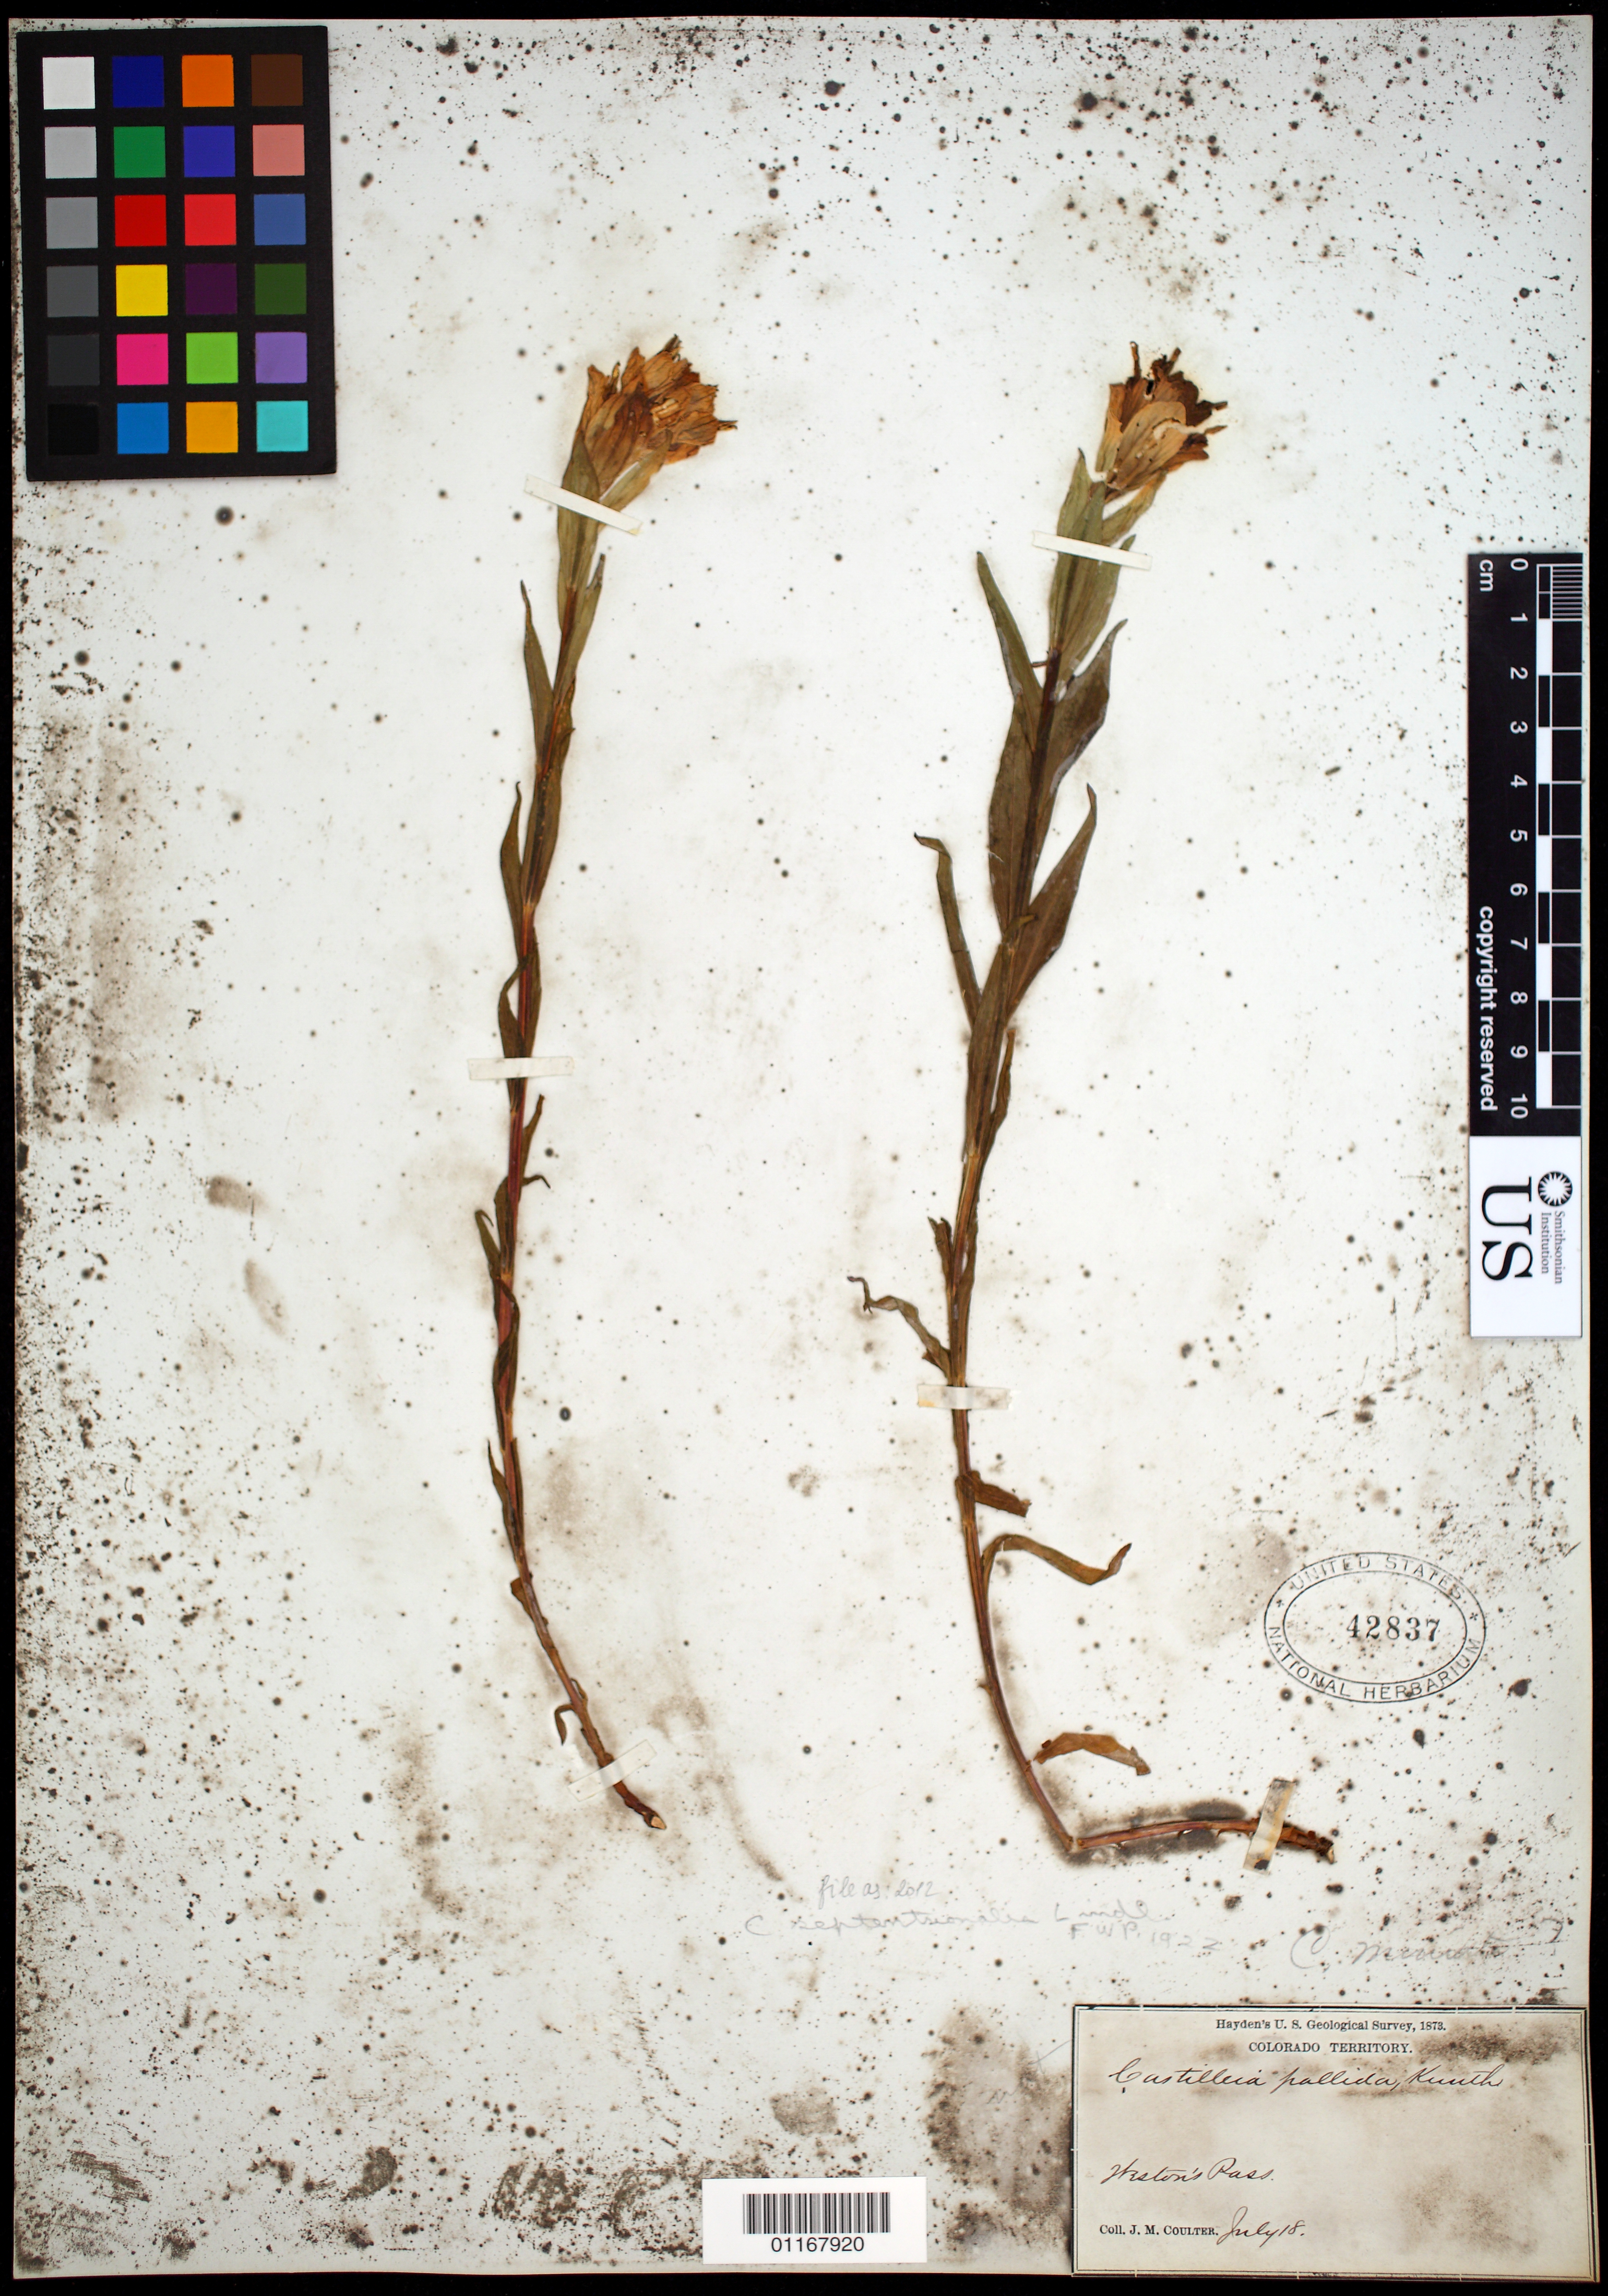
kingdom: Plantae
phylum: Tracheophyta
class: Magnoliopsida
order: Lamiales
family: Orobanchaceae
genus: Castilleja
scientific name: Castilleja septentrionalis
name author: Lindl.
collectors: J. M. Coulter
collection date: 1873-07-18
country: United States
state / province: Colorado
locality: Weston Pass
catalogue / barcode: US 42837